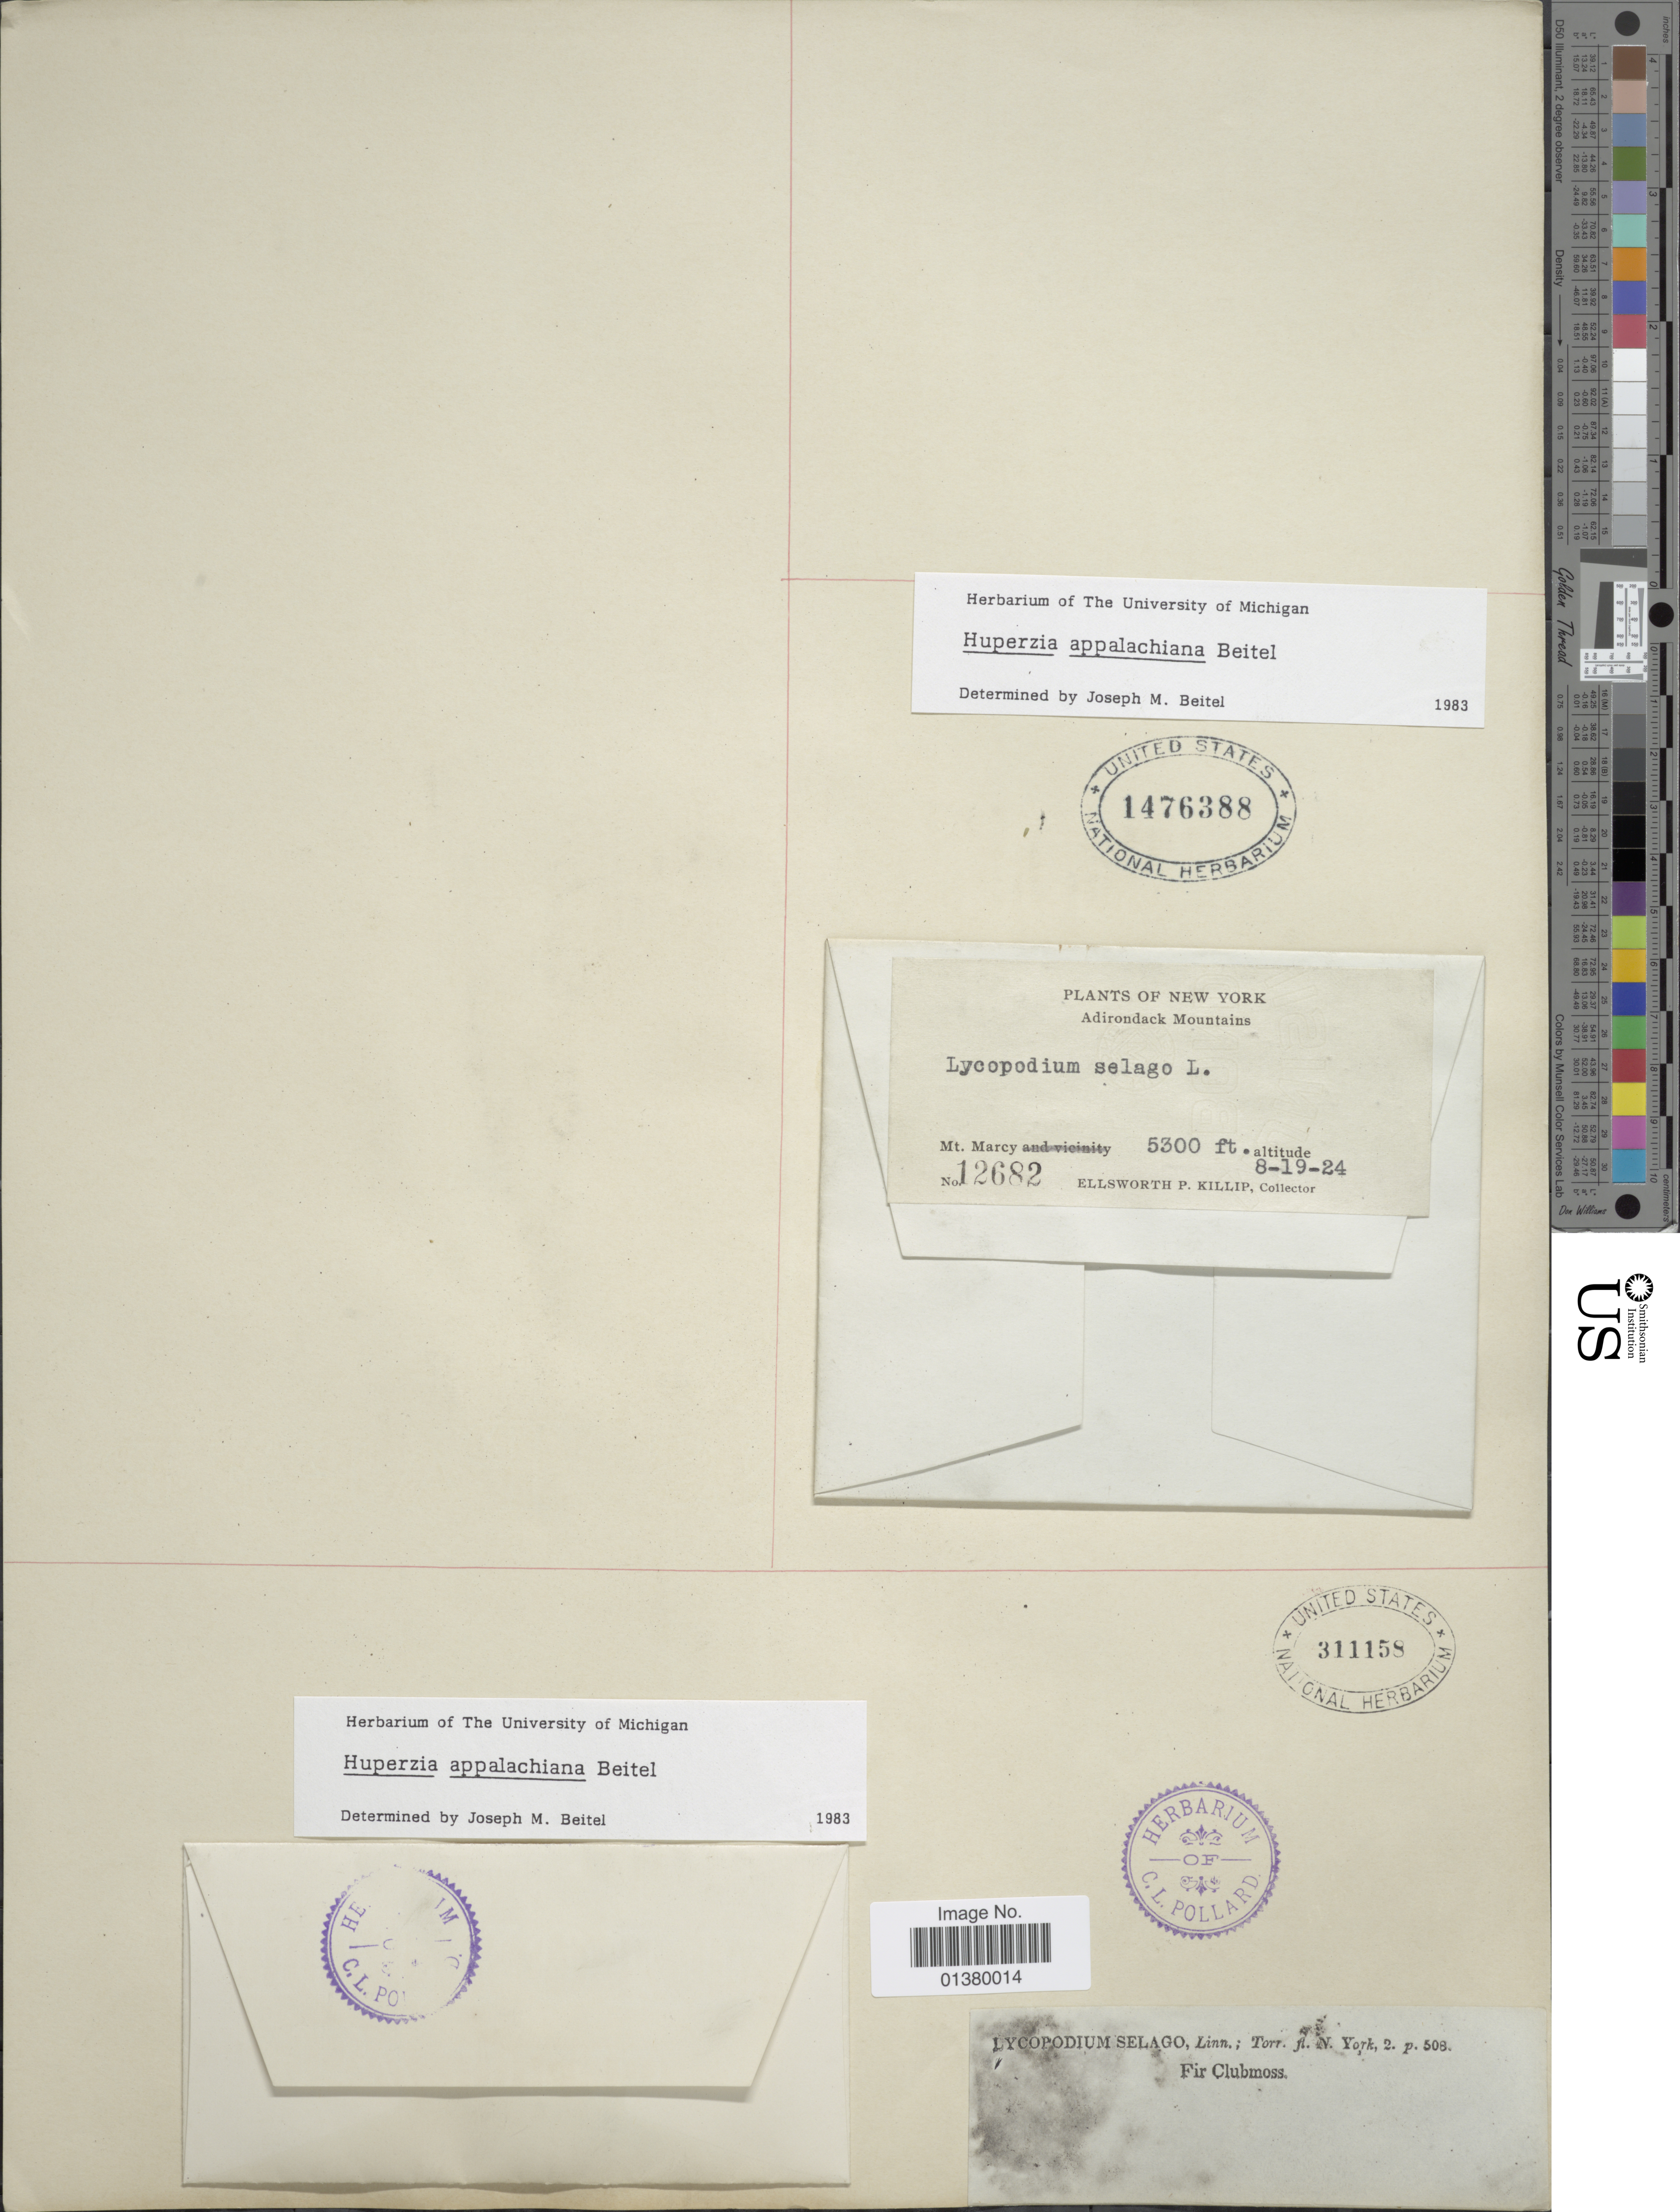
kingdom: Plantae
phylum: Tracheophyta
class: Lycopodiopsida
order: Lycopodiales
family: Lycopodiaceae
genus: Huperzia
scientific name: Huperzia appalachiana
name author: Beitel & Mickel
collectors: E. P. Killip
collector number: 12682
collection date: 1924-08-19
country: United States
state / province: New York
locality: Adirondack Mountains, Mt. Marcy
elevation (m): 1615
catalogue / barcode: US 311158